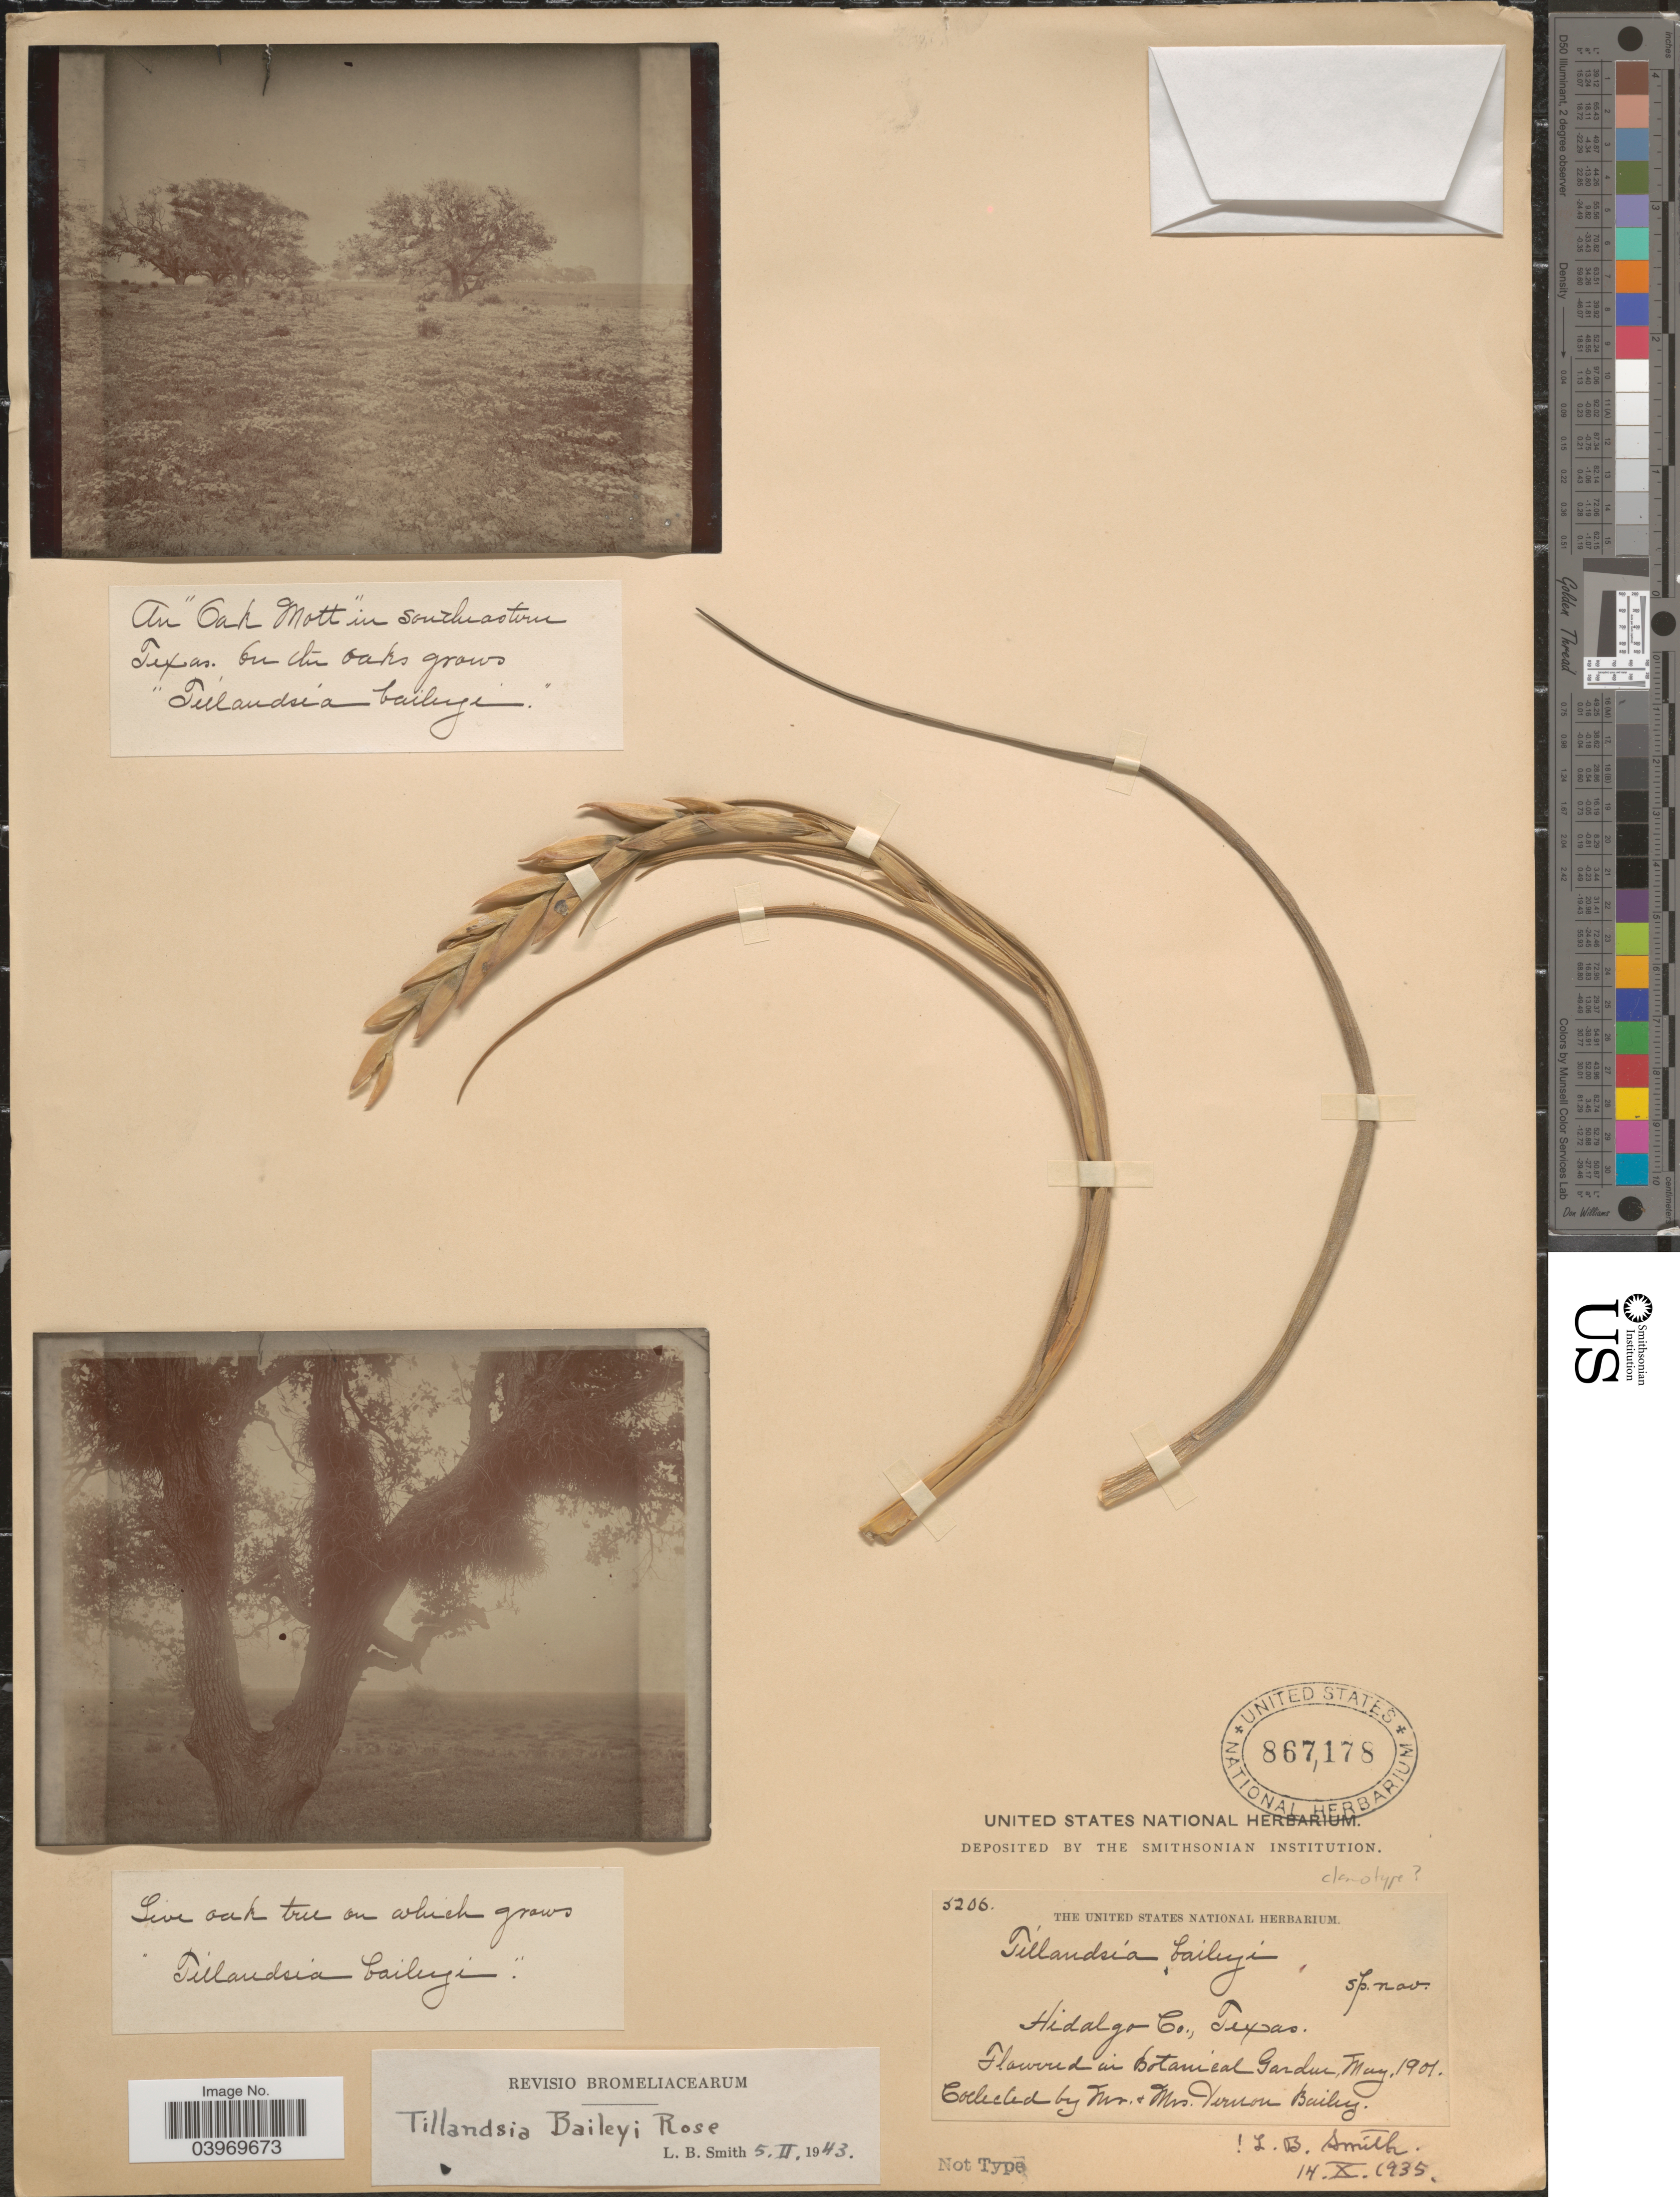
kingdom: Plantae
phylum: Tracheophyta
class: Liliopsida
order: Poales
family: Bromeliaceae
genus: Tillandsia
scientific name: Tillandsia baileyi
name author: Rose ex Small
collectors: V. O. Bailey & V. Bailey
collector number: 5206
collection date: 1901-05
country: United States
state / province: Texas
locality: Hidalgo Co. In Southeastern Texas.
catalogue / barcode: US 867178